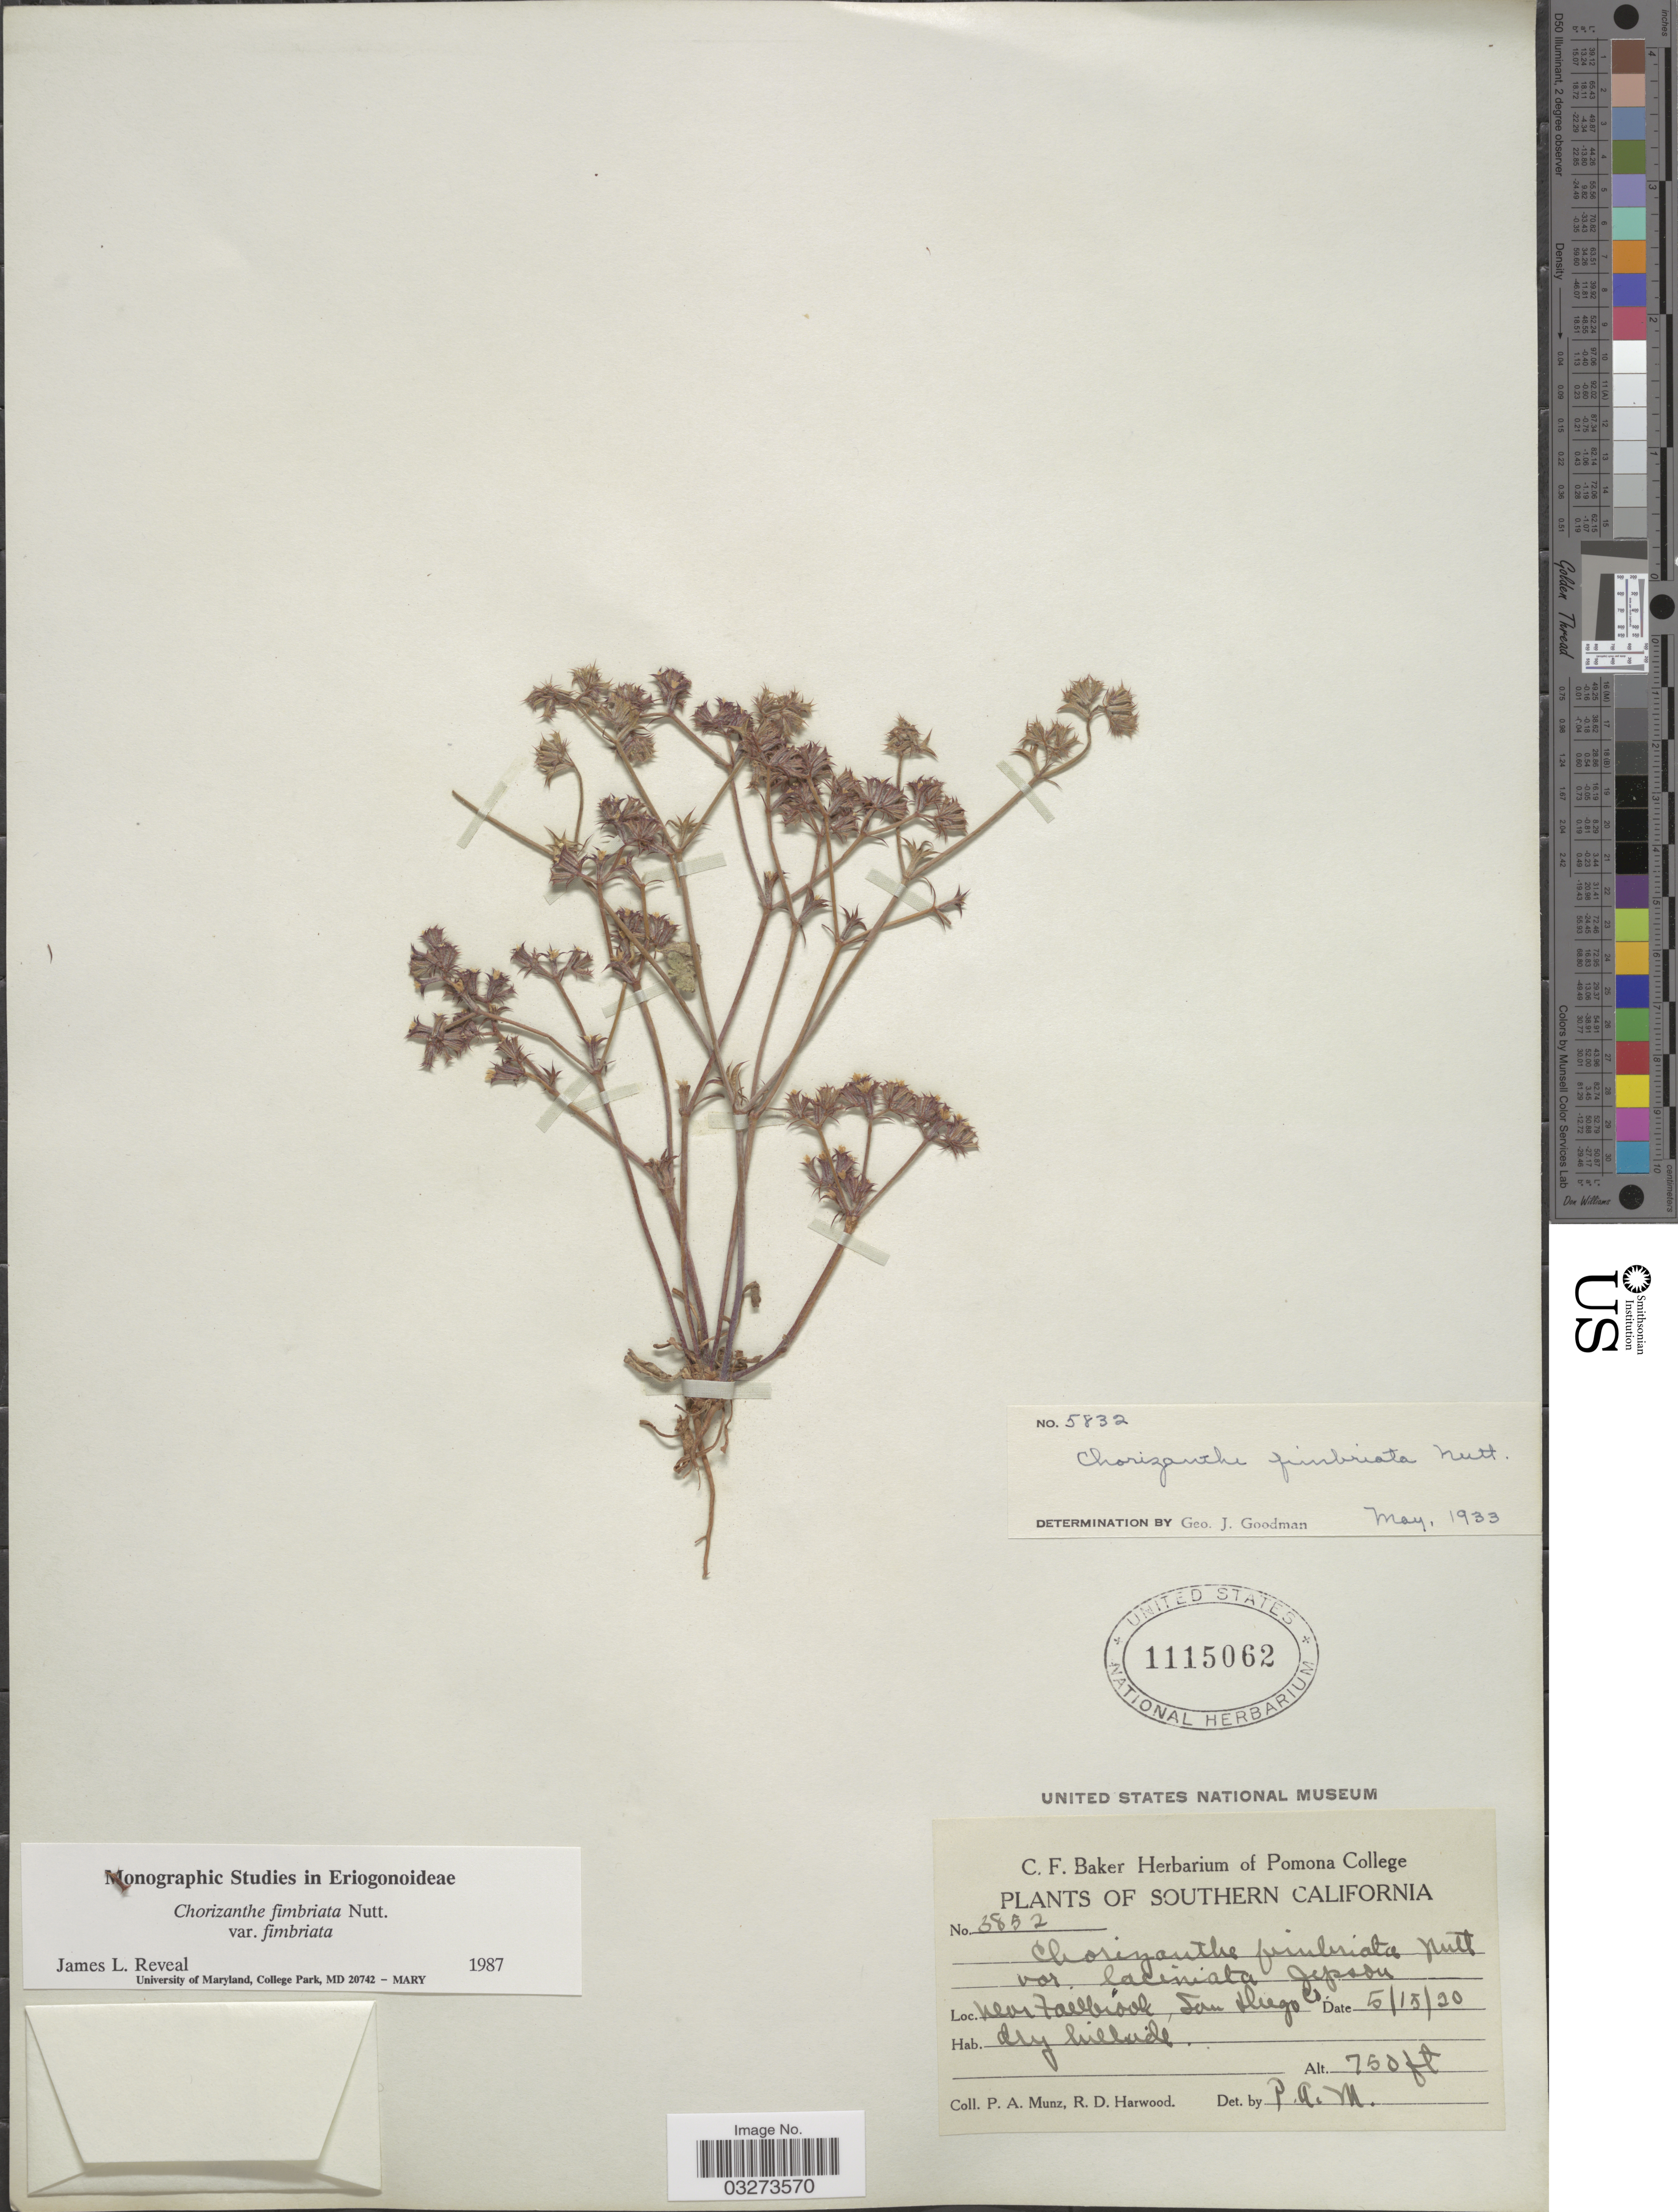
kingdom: Plantae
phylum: Tracheophyta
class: Magnoliopsida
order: Caryophyllales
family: Polygonaceae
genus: Chorizanthe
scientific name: Chorizanthe fimbriata var. fimbriata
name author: Nutt.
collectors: P. A. Munz & R. Harwood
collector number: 3852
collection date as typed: Transcribed d/m/y: 15/5/20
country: United States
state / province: California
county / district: San Diego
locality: Southern California. Near Fallbrook, San Diego Co.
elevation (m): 229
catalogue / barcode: US 1115062